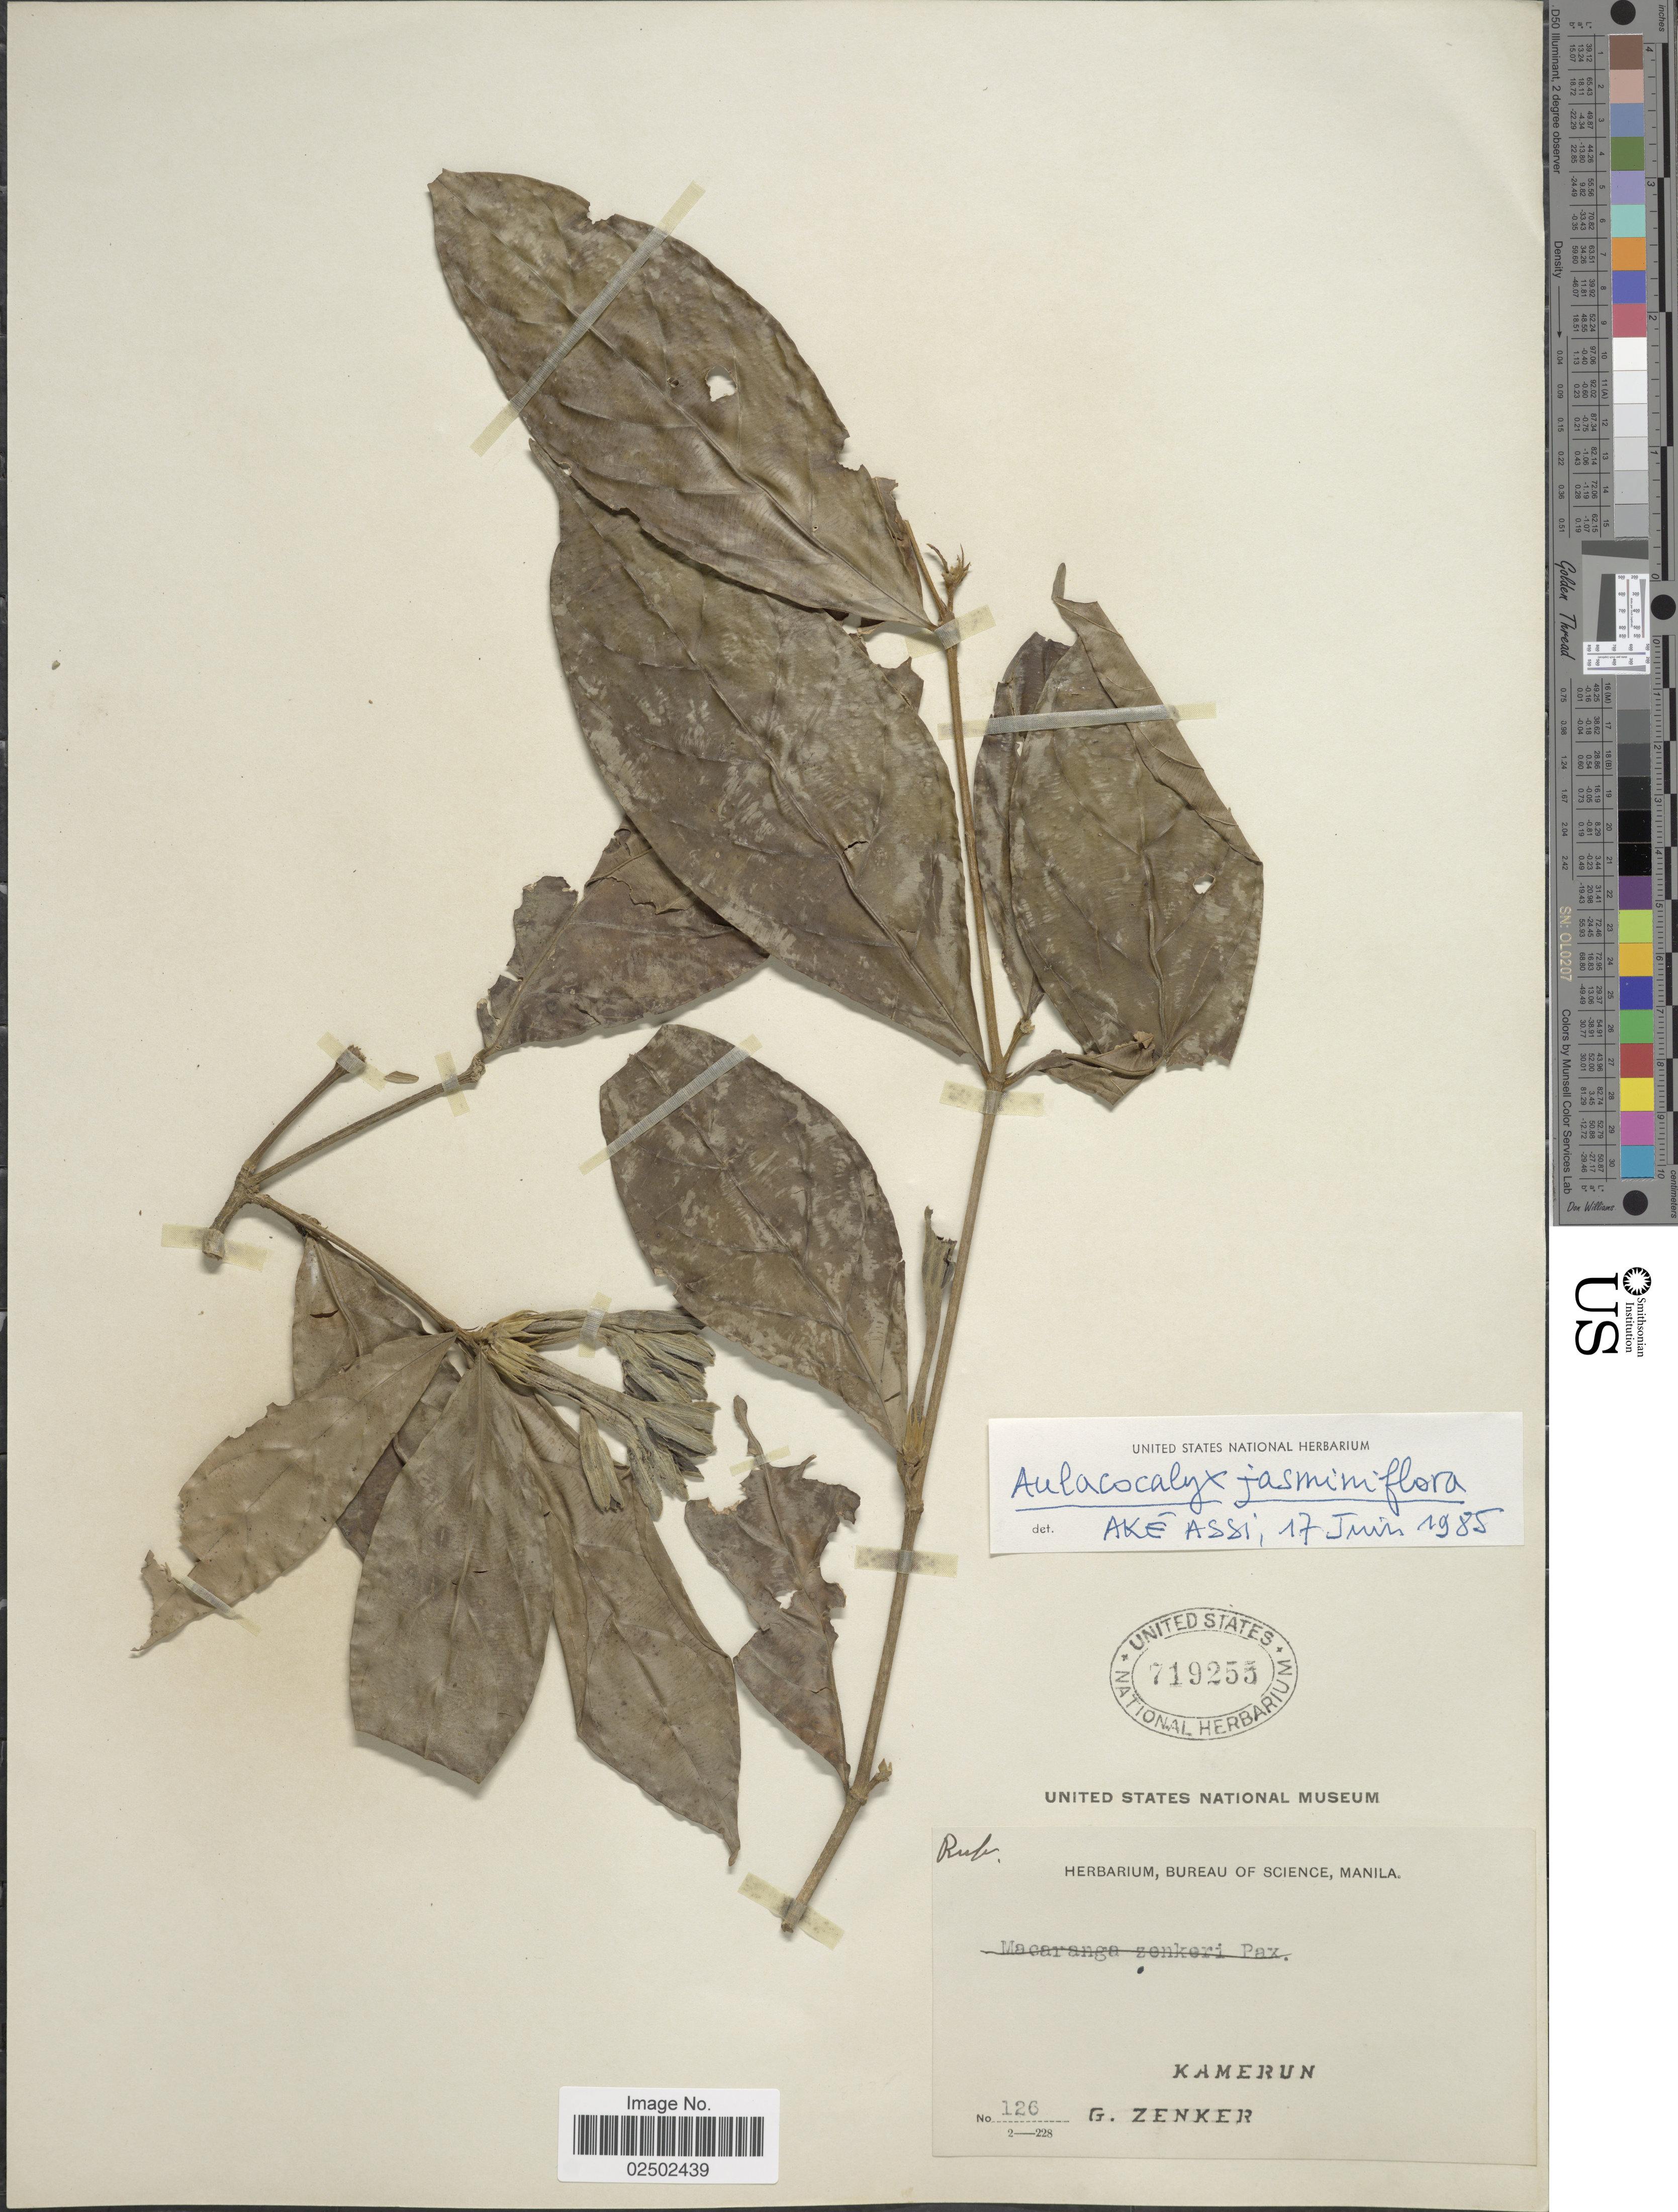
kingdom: Plantae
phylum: Tracheophyta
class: Magnoliopsida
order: Gentianales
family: Rubiaceae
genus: Aulacocalyx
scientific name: Aulacocalyx jasminiflora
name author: Hook. f.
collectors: G. A. Zenker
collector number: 126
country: Cameroon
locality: Kamerun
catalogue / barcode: US 719255